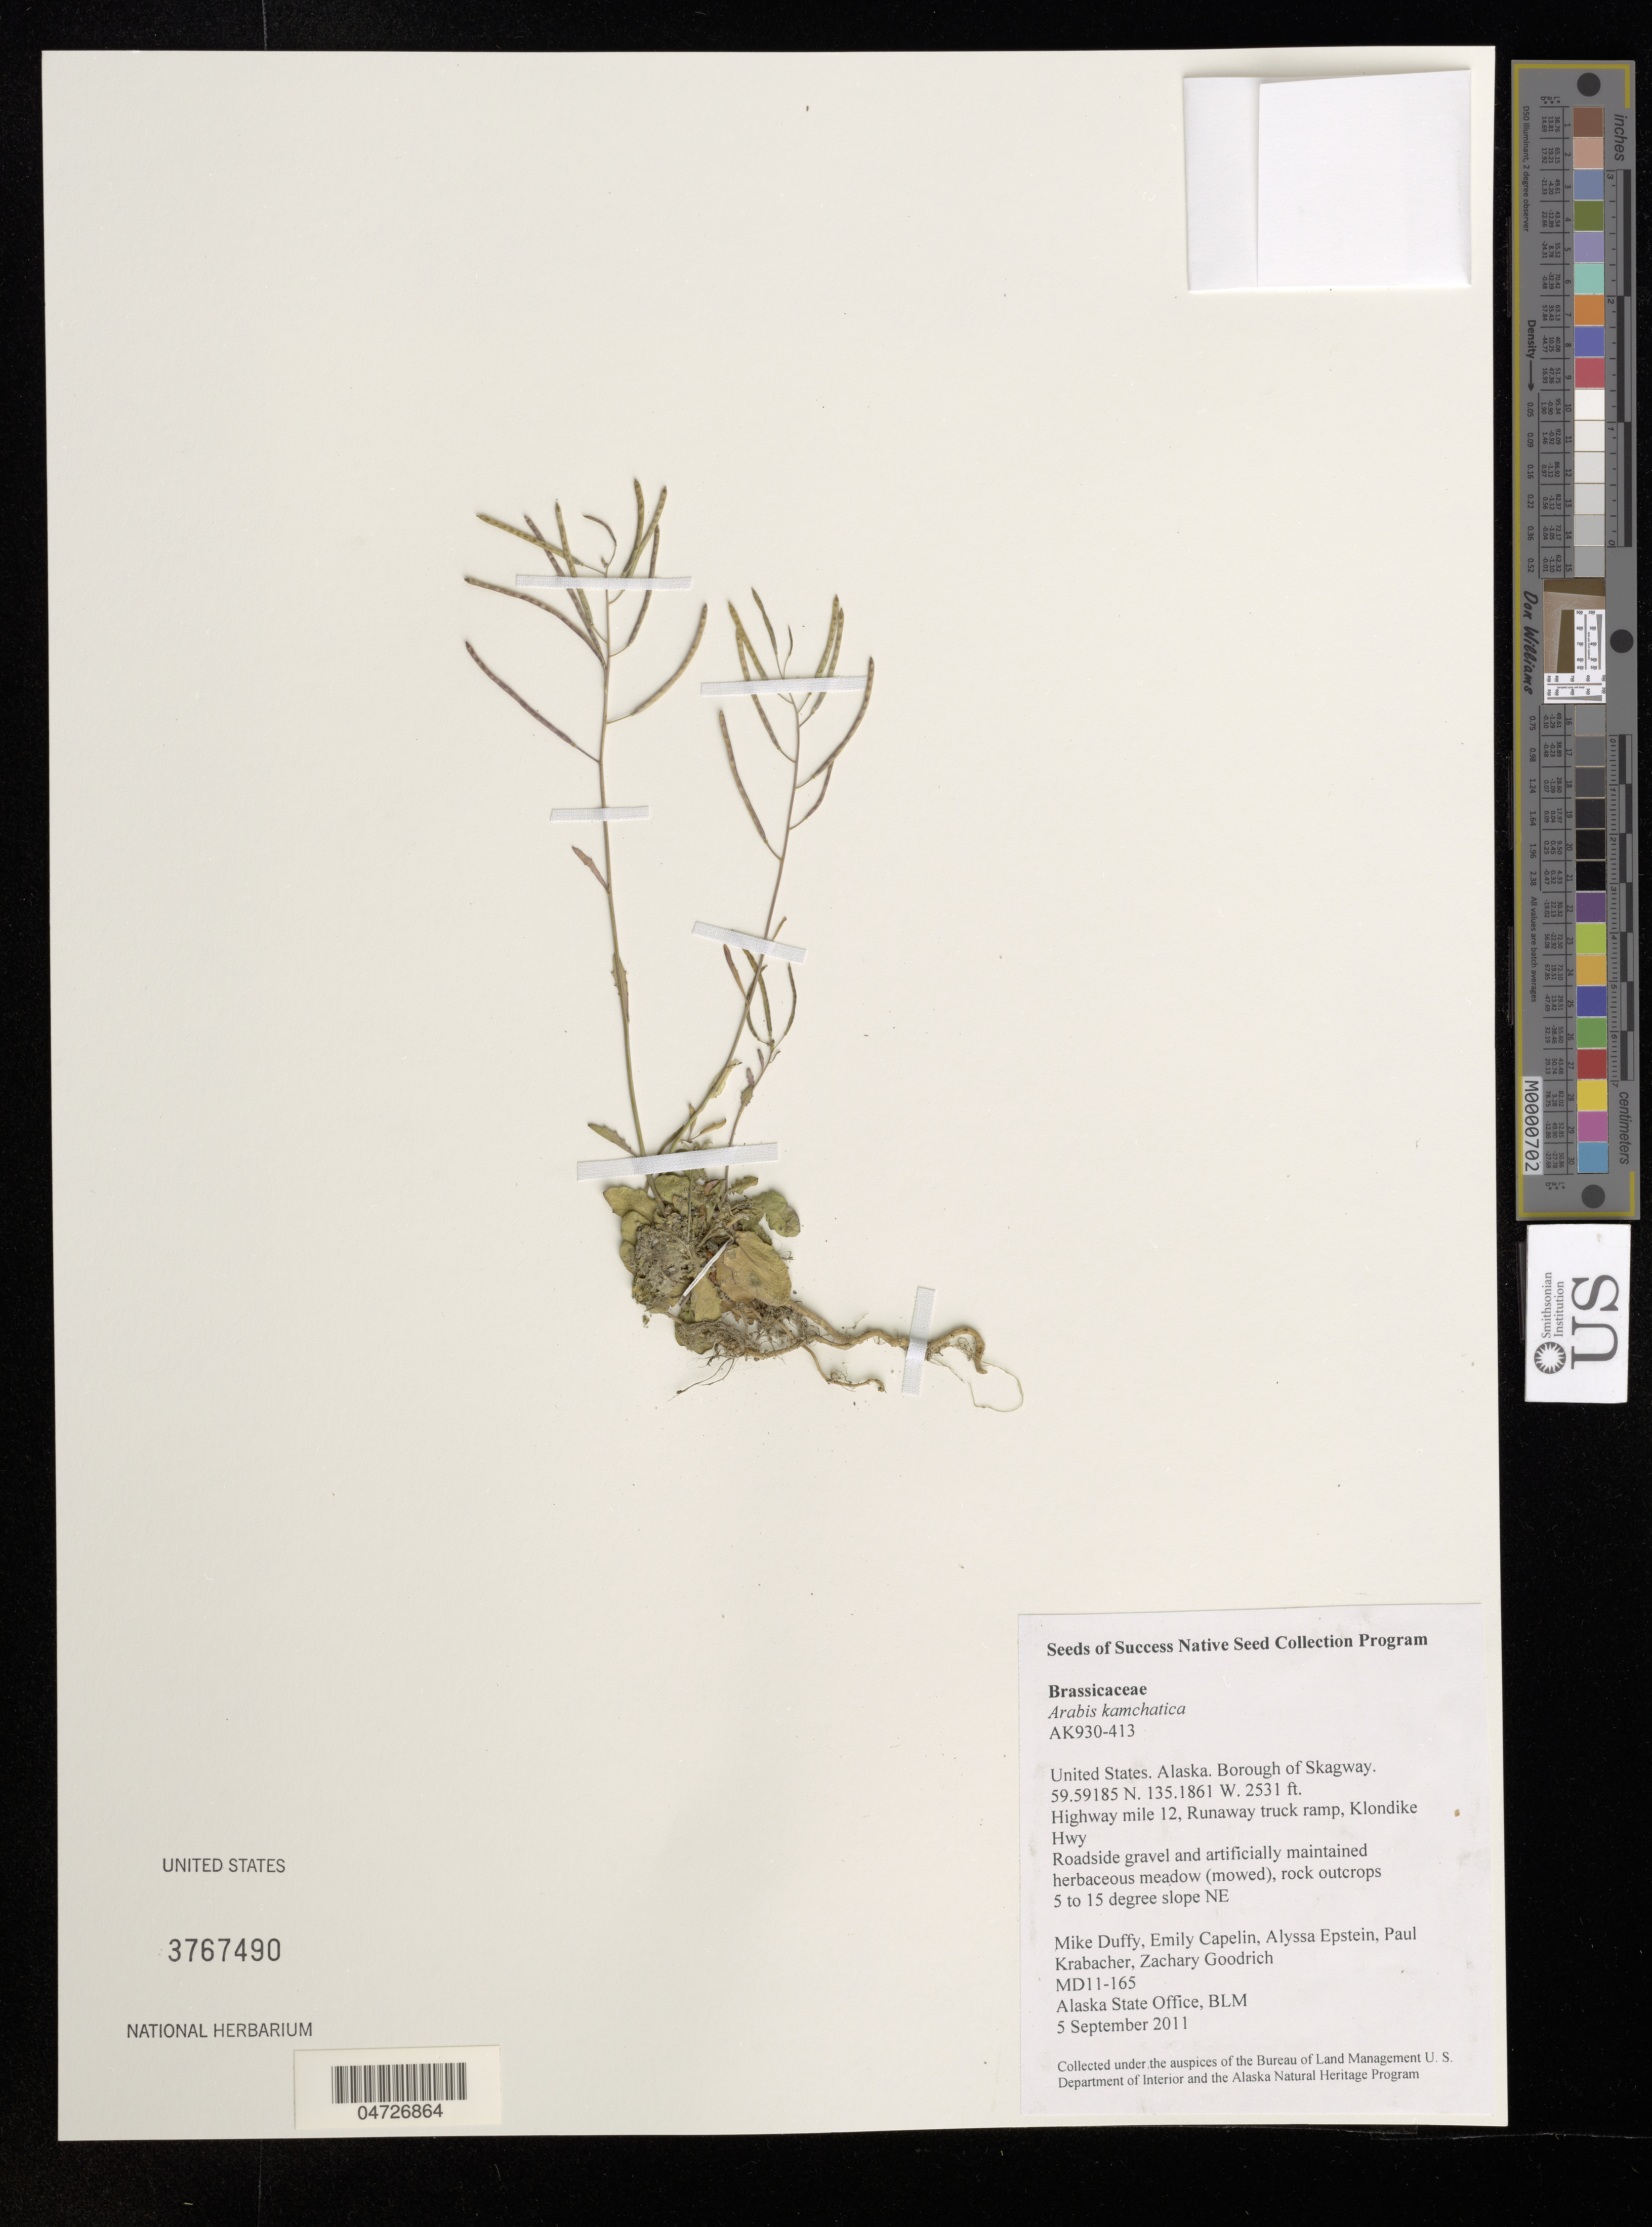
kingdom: Plantae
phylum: Tracheophyta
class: Magnoliopsida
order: Brassicales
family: Brassicaceae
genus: Arabis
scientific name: Arabis kamchatica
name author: (Fisch. ex DC.) Ledeb.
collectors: M. Duffy, E. Capelin, A. Epstein, P. Krabacher & Z. Goodrich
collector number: MD11-165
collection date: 2011-09-05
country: United States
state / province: Alaska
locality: Borough of Skagway. Highway mile 12, Runaway truck ramp, Klondike Hwy.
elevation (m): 771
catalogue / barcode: US 3767490